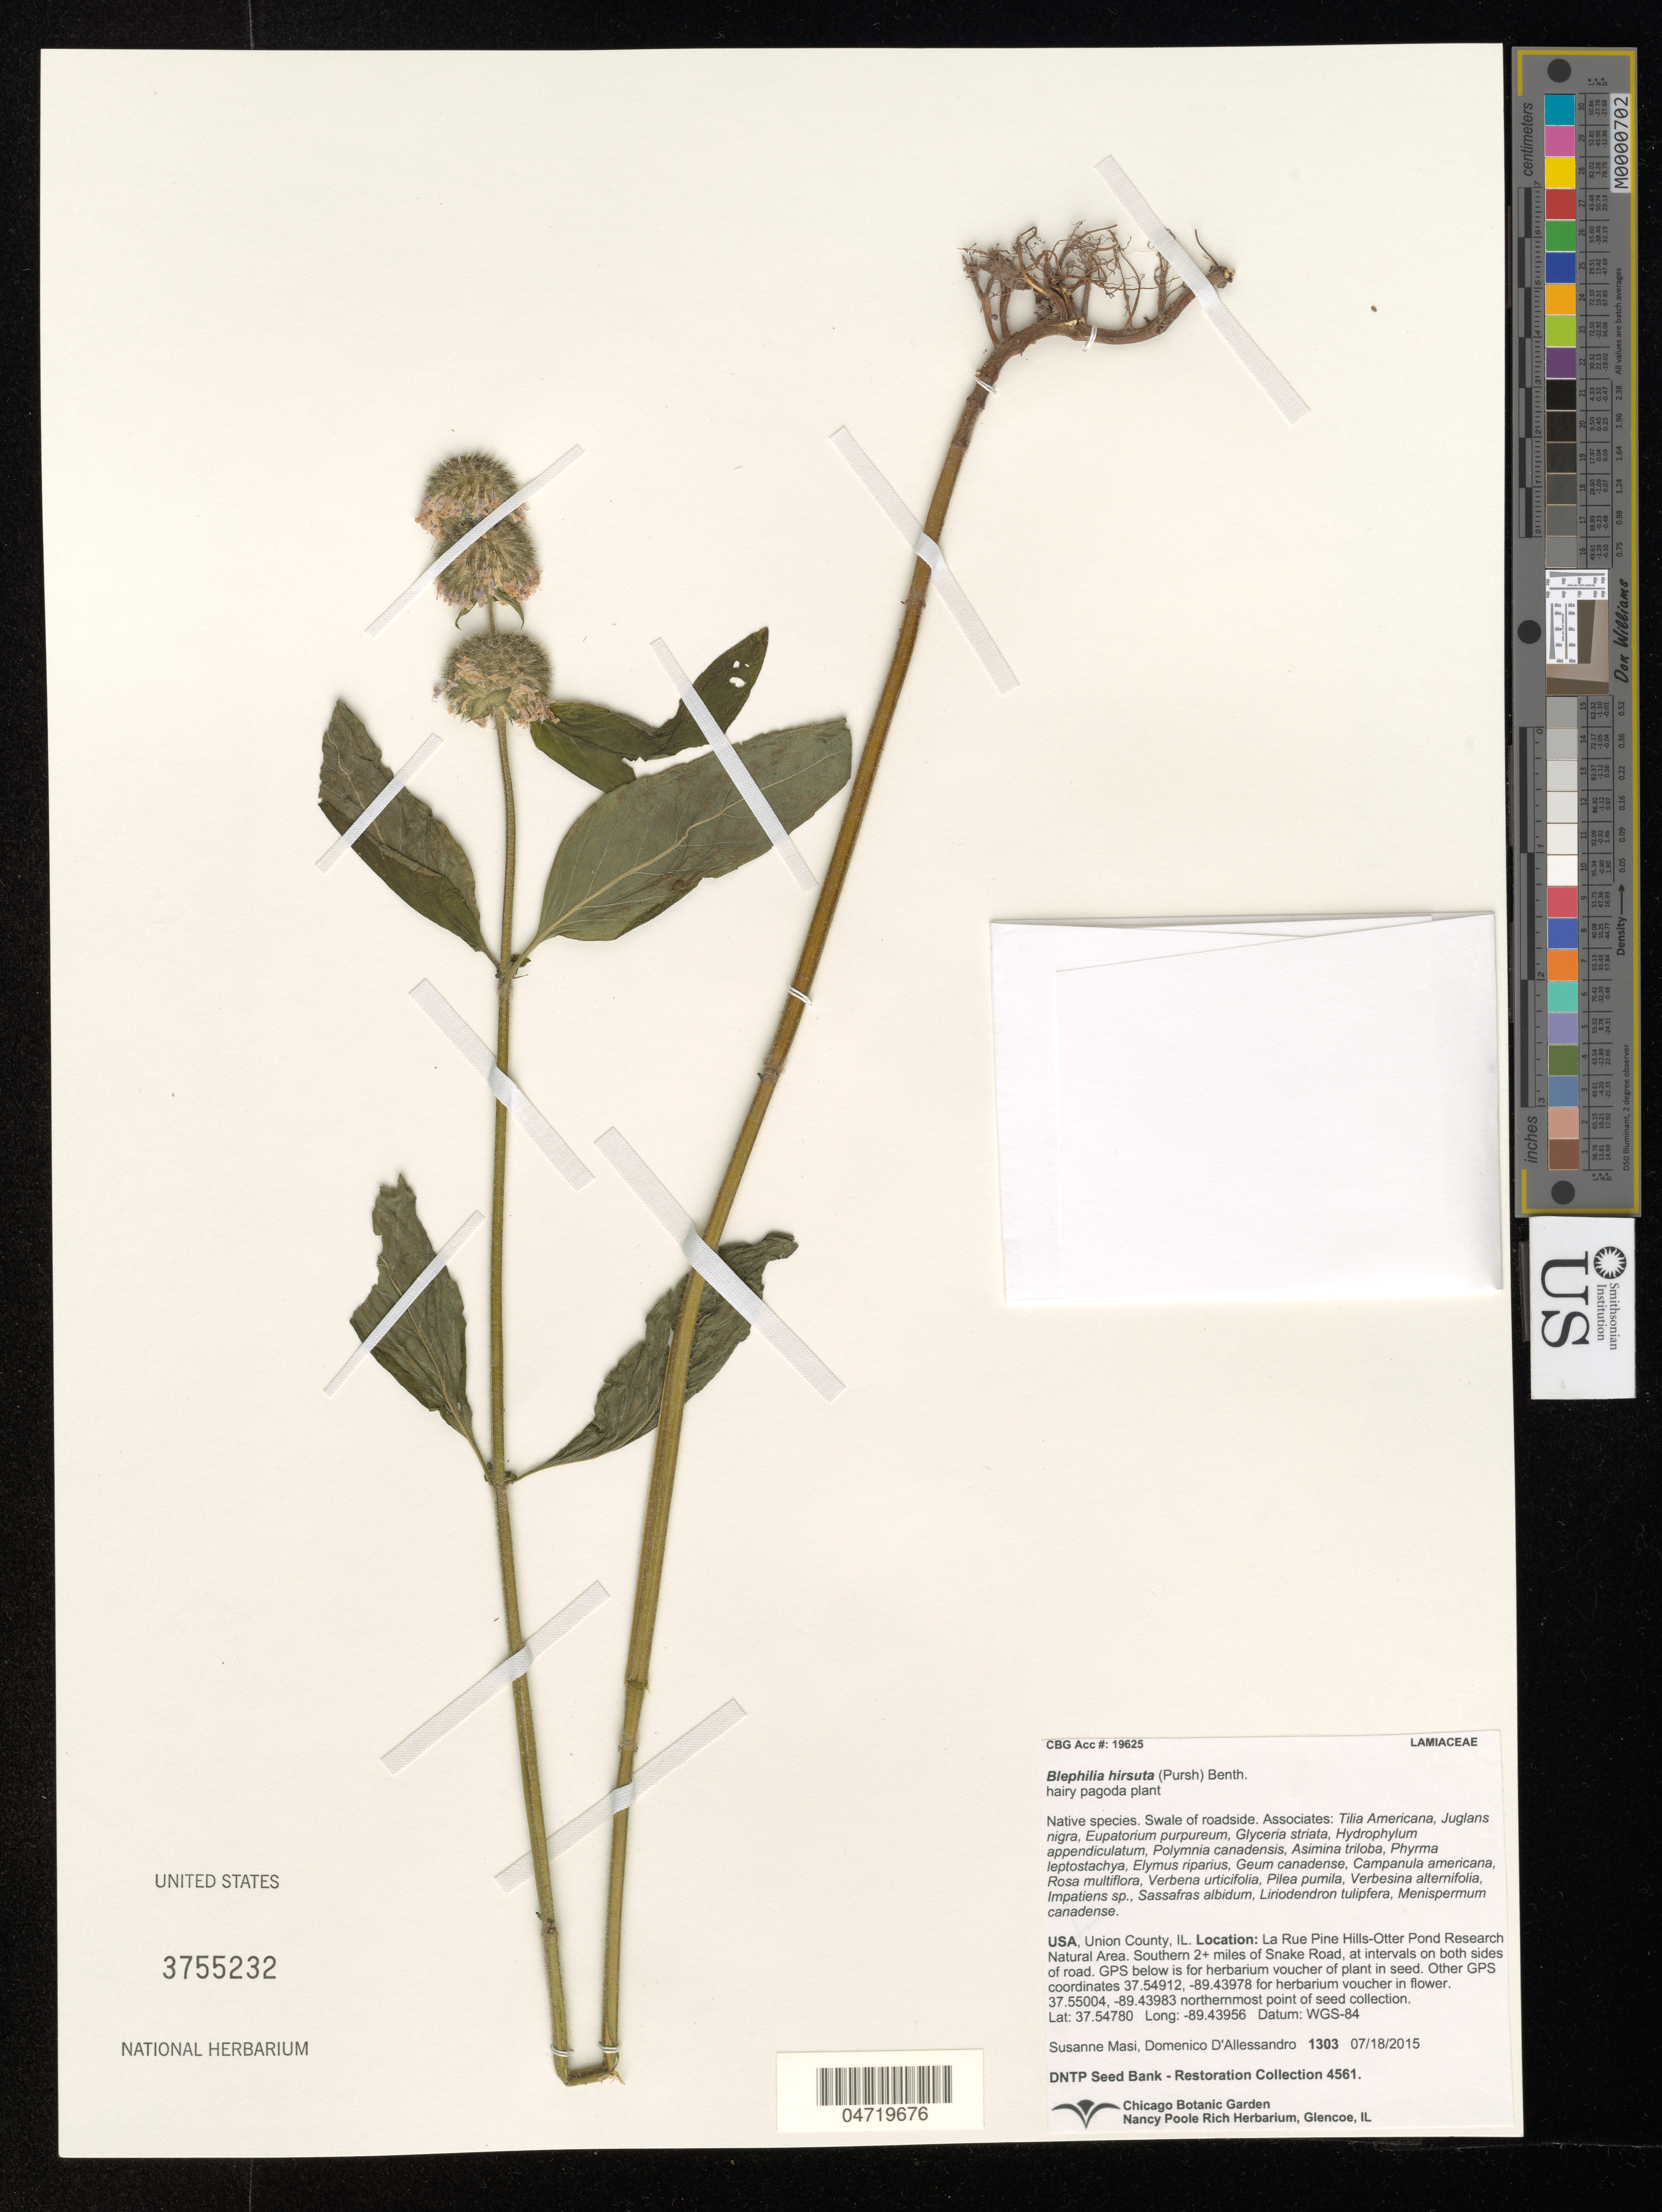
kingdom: Plantae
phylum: Tracheophyta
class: Magnoliopsida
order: Lamiales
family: Lamiaceae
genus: Blephilia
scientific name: Blephilia hirsuta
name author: (Pursh) Benth.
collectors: S. Masi & D. D'alessandro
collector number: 1303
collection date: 2015-07-18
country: United States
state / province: Illinois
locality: Union County, IL. La Rue Pine Hills-Otter Pond Research Natural Area. Southern 2+ miles of Snake Road, at intervals on both sides of road. GPS below is for herbarium voucher of plant in seed. Other GPS coordinates 37.54912, -89.43978 for herbarium voucher in flower. 37.55004, -89.43983 northernmost point of seed collection.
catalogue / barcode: US 3755232